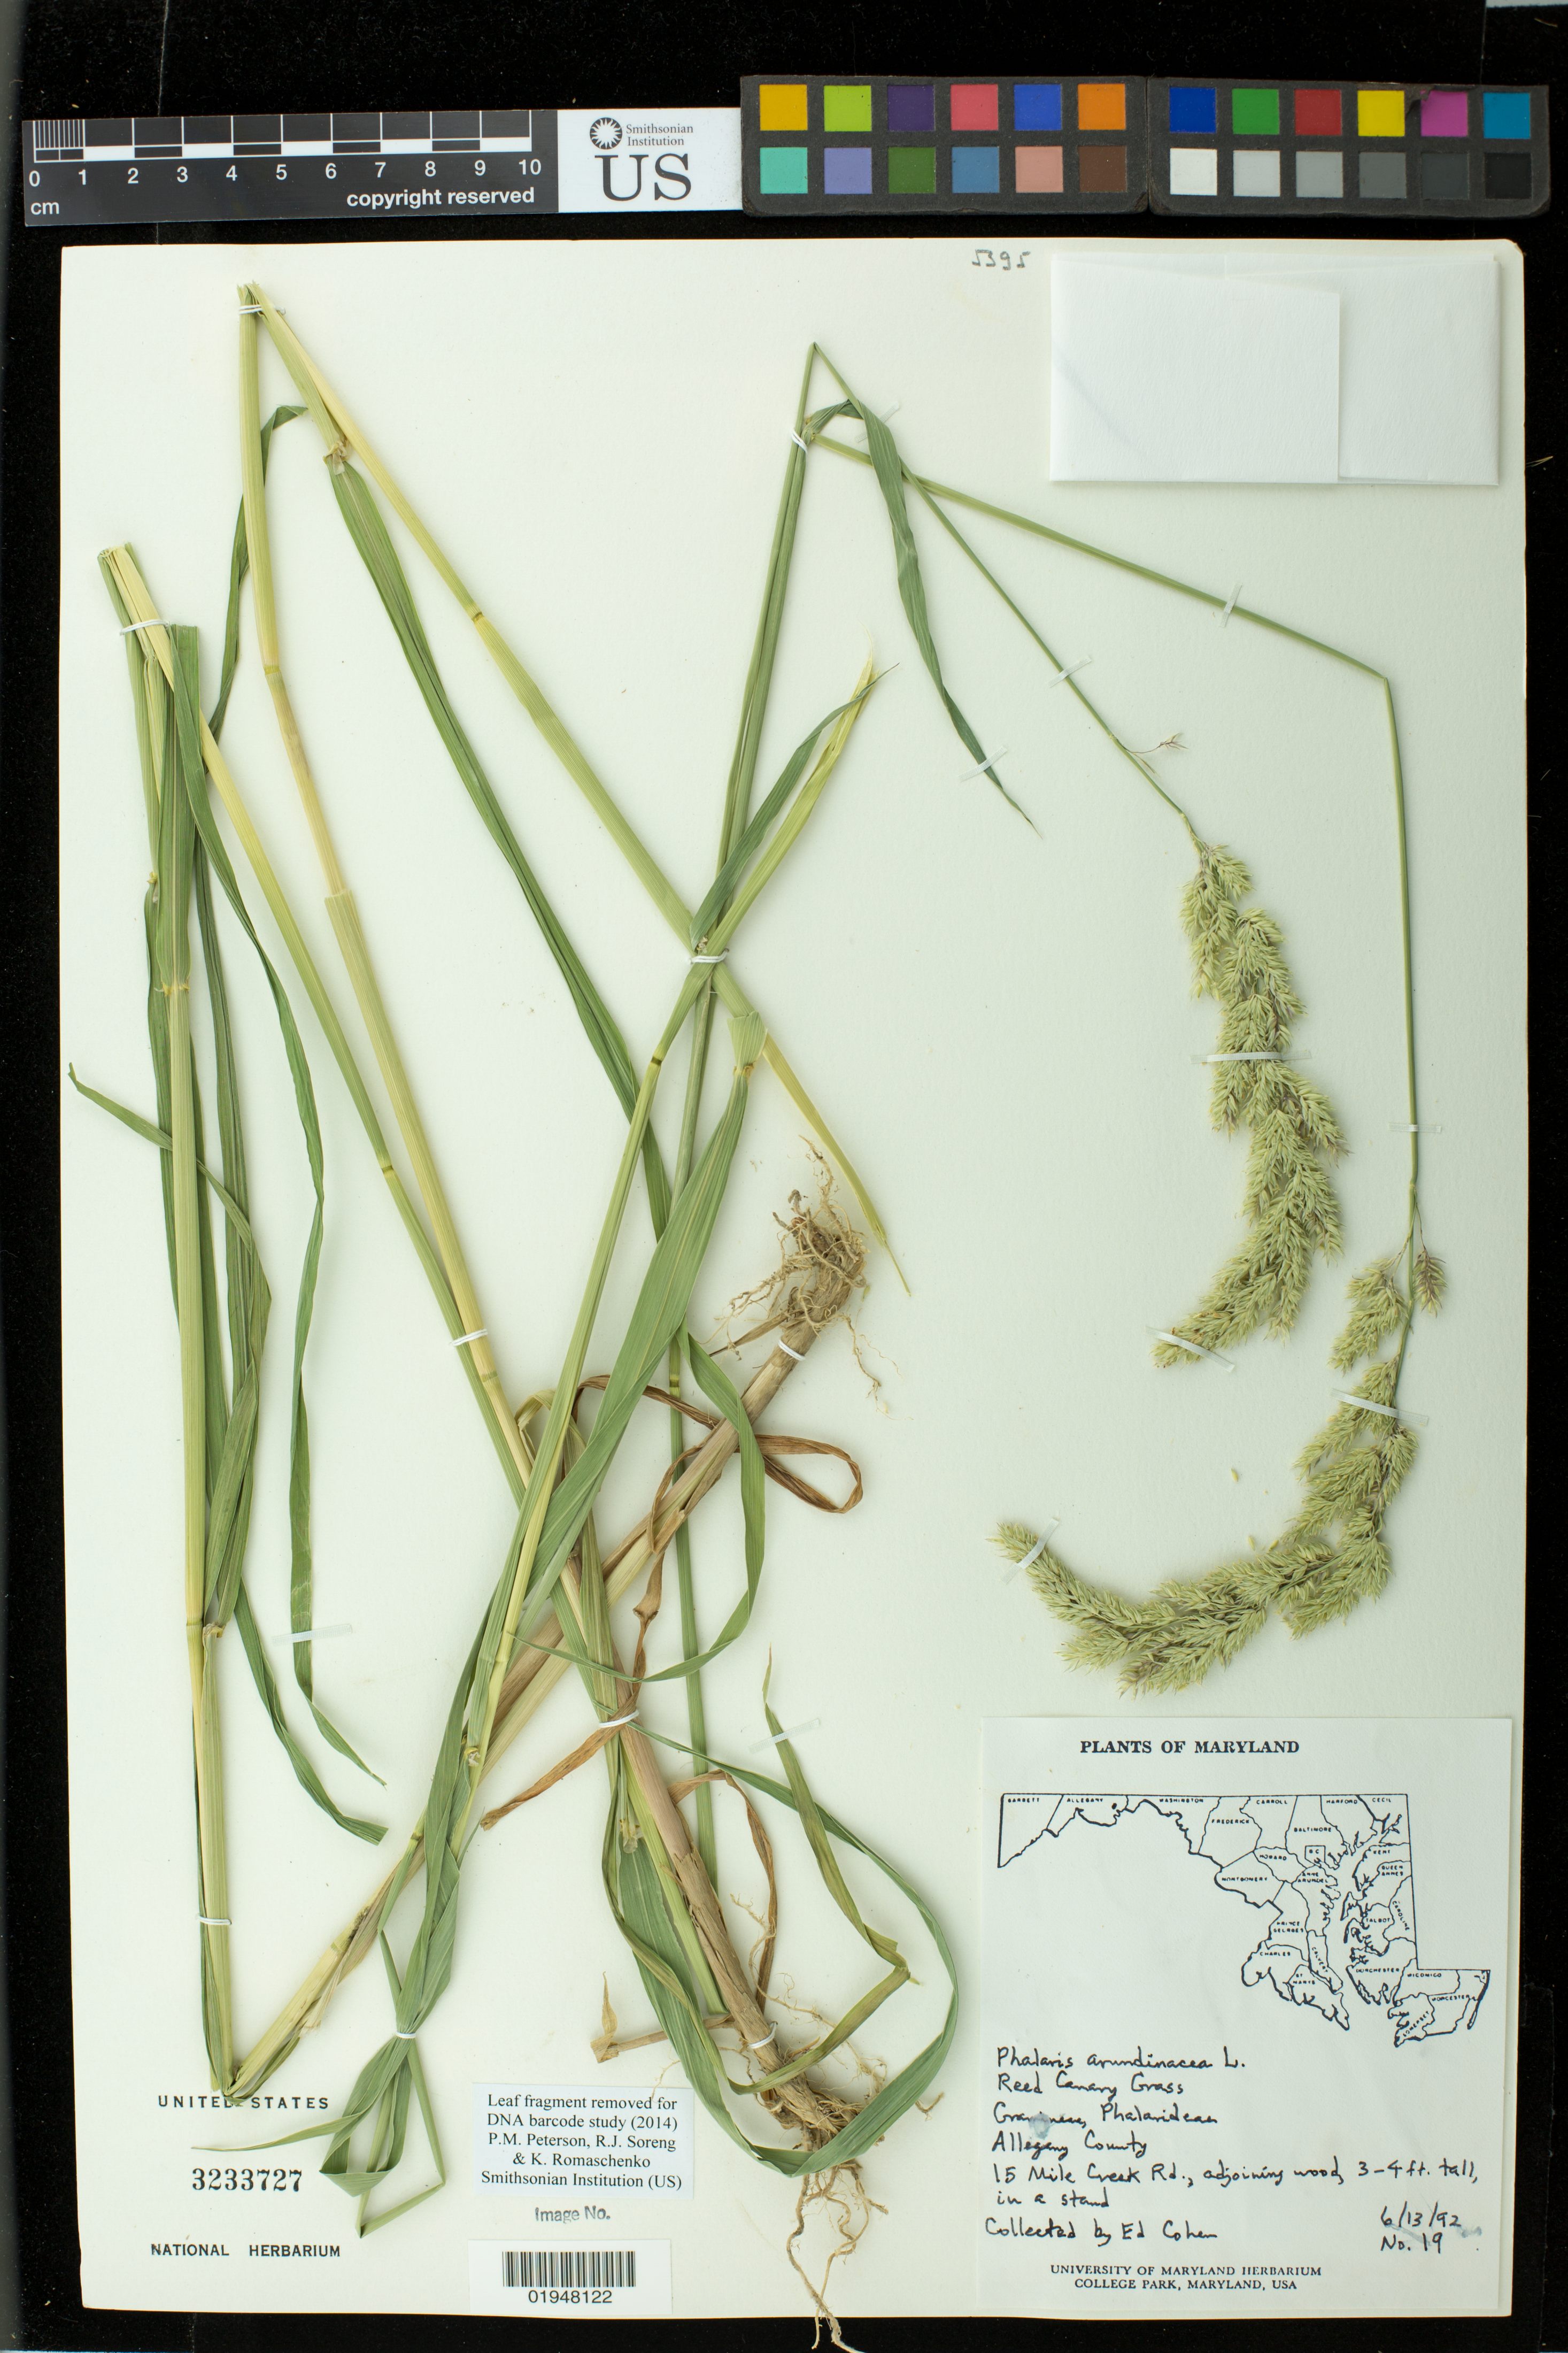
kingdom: Plantae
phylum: Tracheophyta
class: Liliopsida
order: Poales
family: Poaceae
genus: Phalaris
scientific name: Phalaris arundinacea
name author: L.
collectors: E. Cohen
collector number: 19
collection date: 1992-06-13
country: United States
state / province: Maryland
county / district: Allegany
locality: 15 Mile Creek Rd.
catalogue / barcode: US 3233727